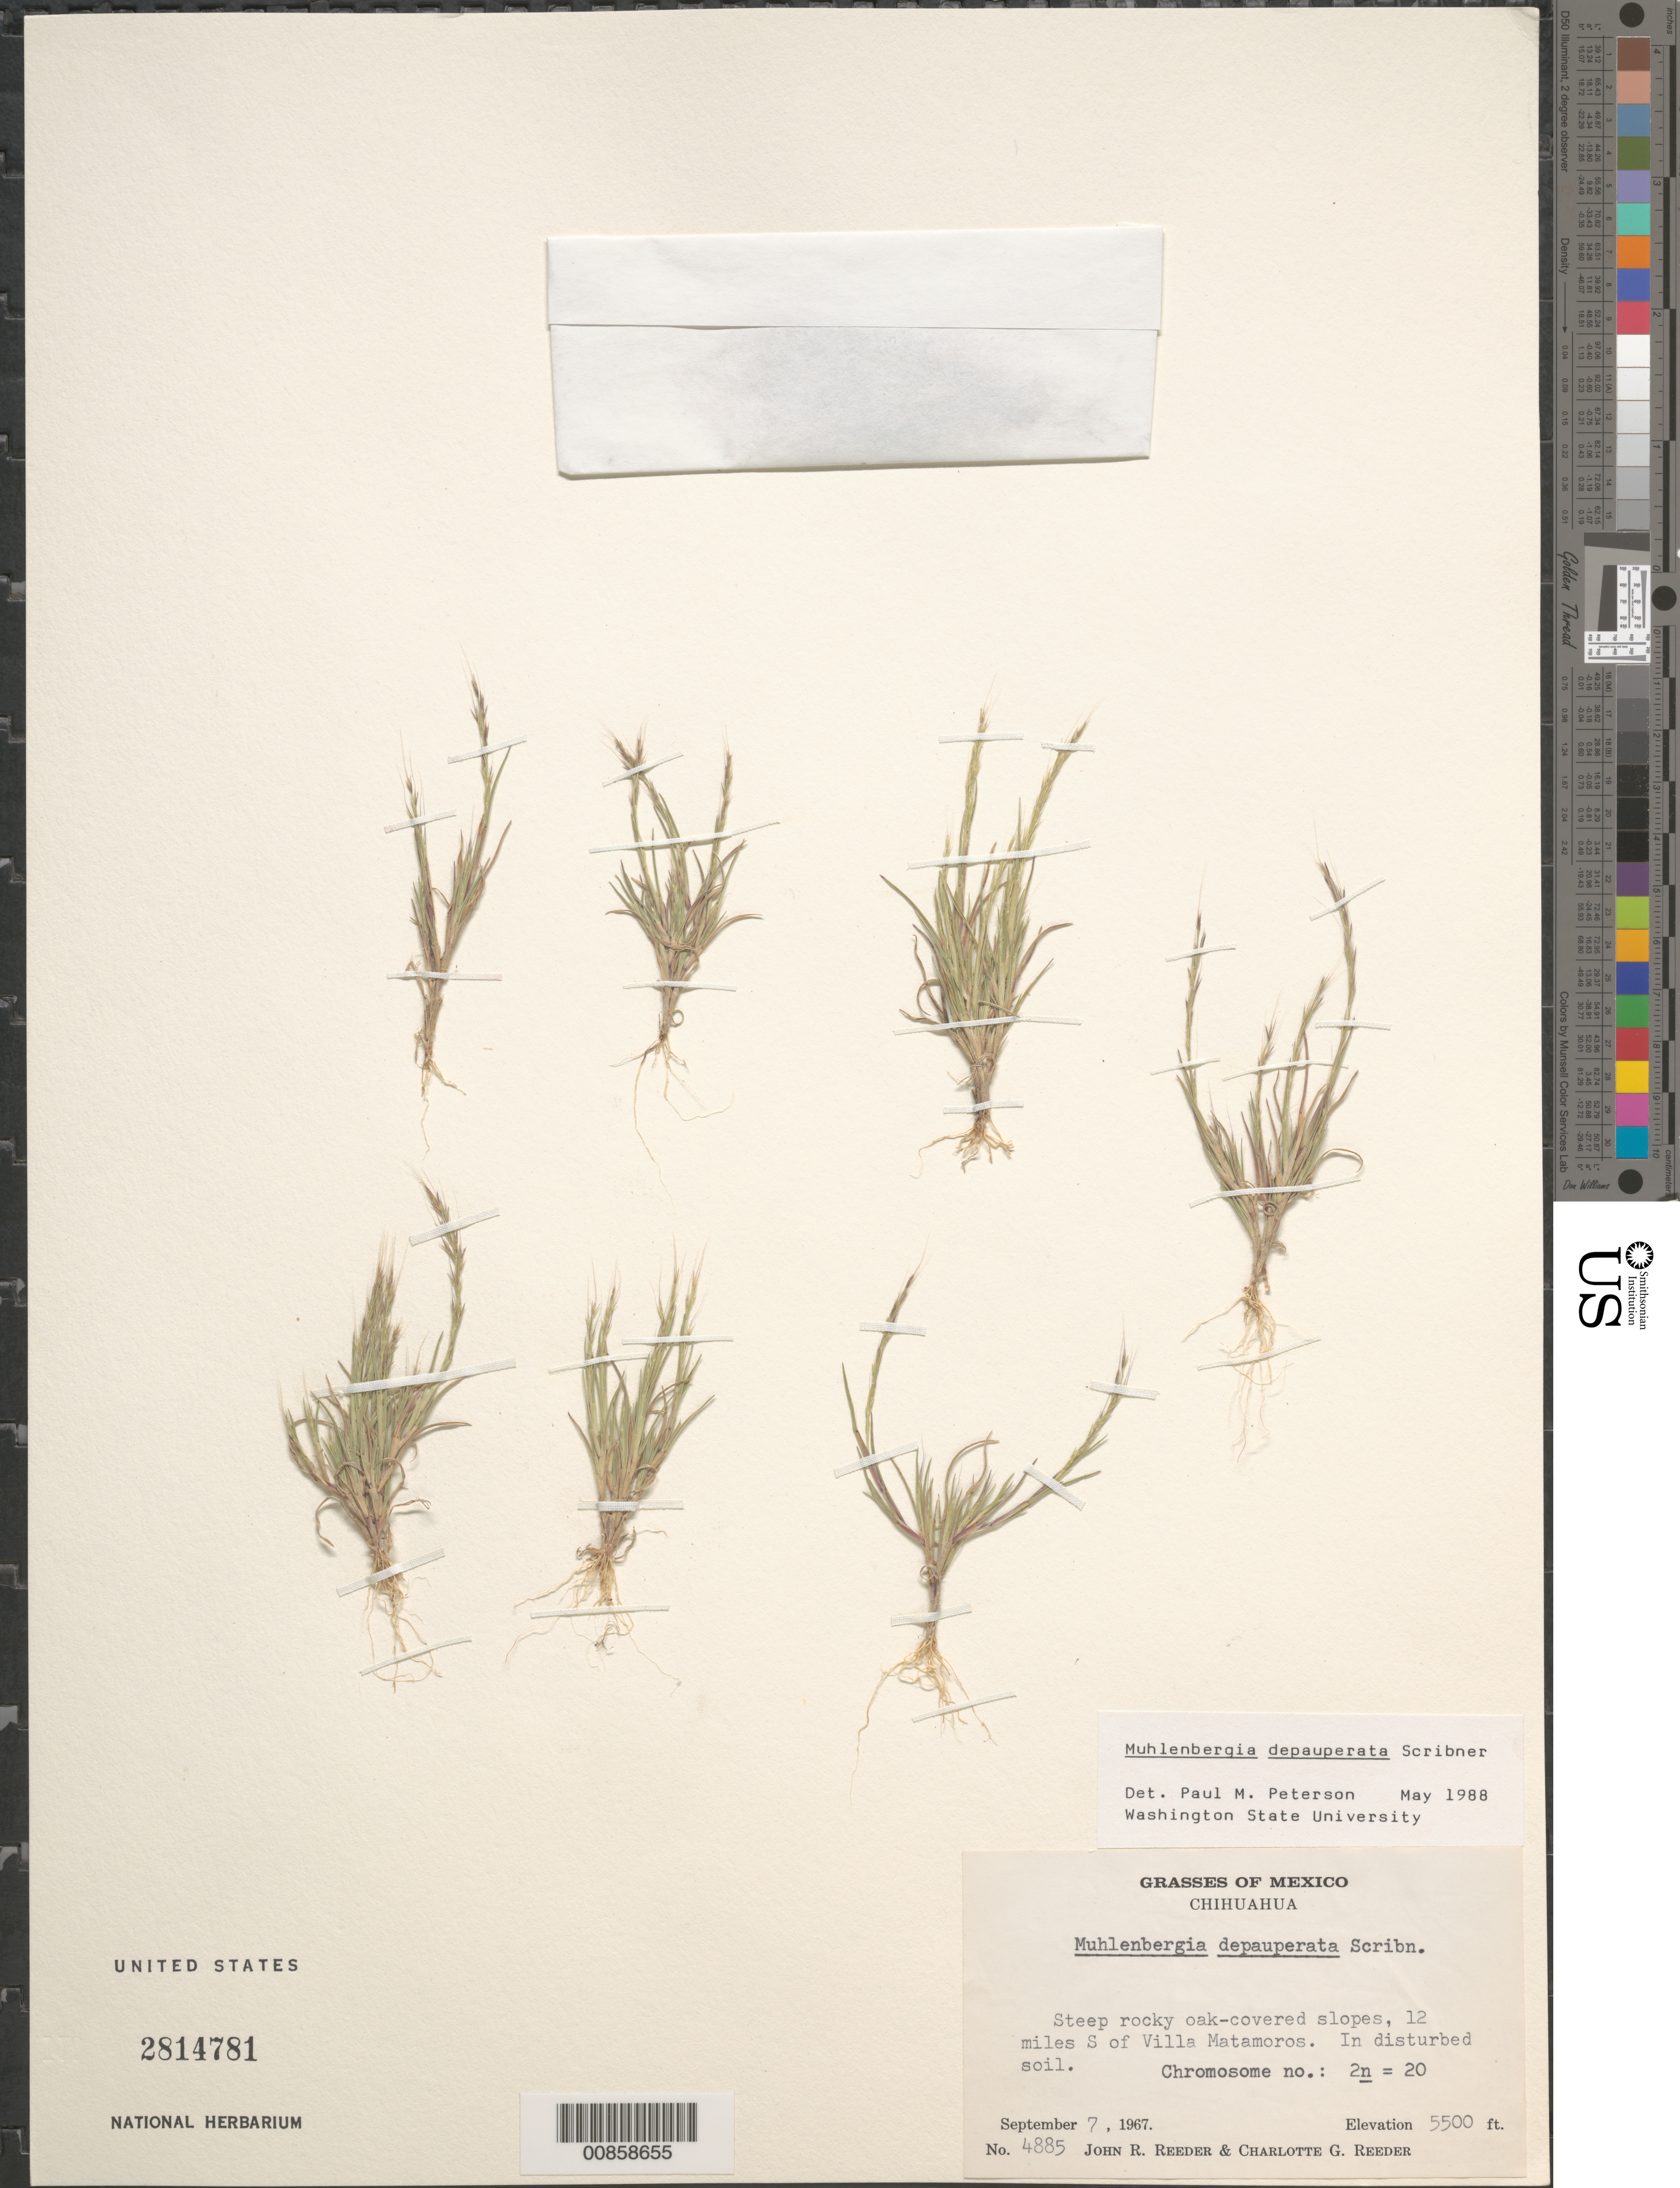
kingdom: Plantae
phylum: Tracheophyta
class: Liliopsida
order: Poales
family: Poaceae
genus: Muhlenbergia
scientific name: Muhlenbergia depauperata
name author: Scribn.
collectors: J. R. Reeder & C. G. Reeder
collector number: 4885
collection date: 1967-09-07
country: Mexico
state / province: Chihuahua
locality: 12 miles S of Villa Matamoros.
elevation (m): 1676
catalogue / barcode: US 2814781